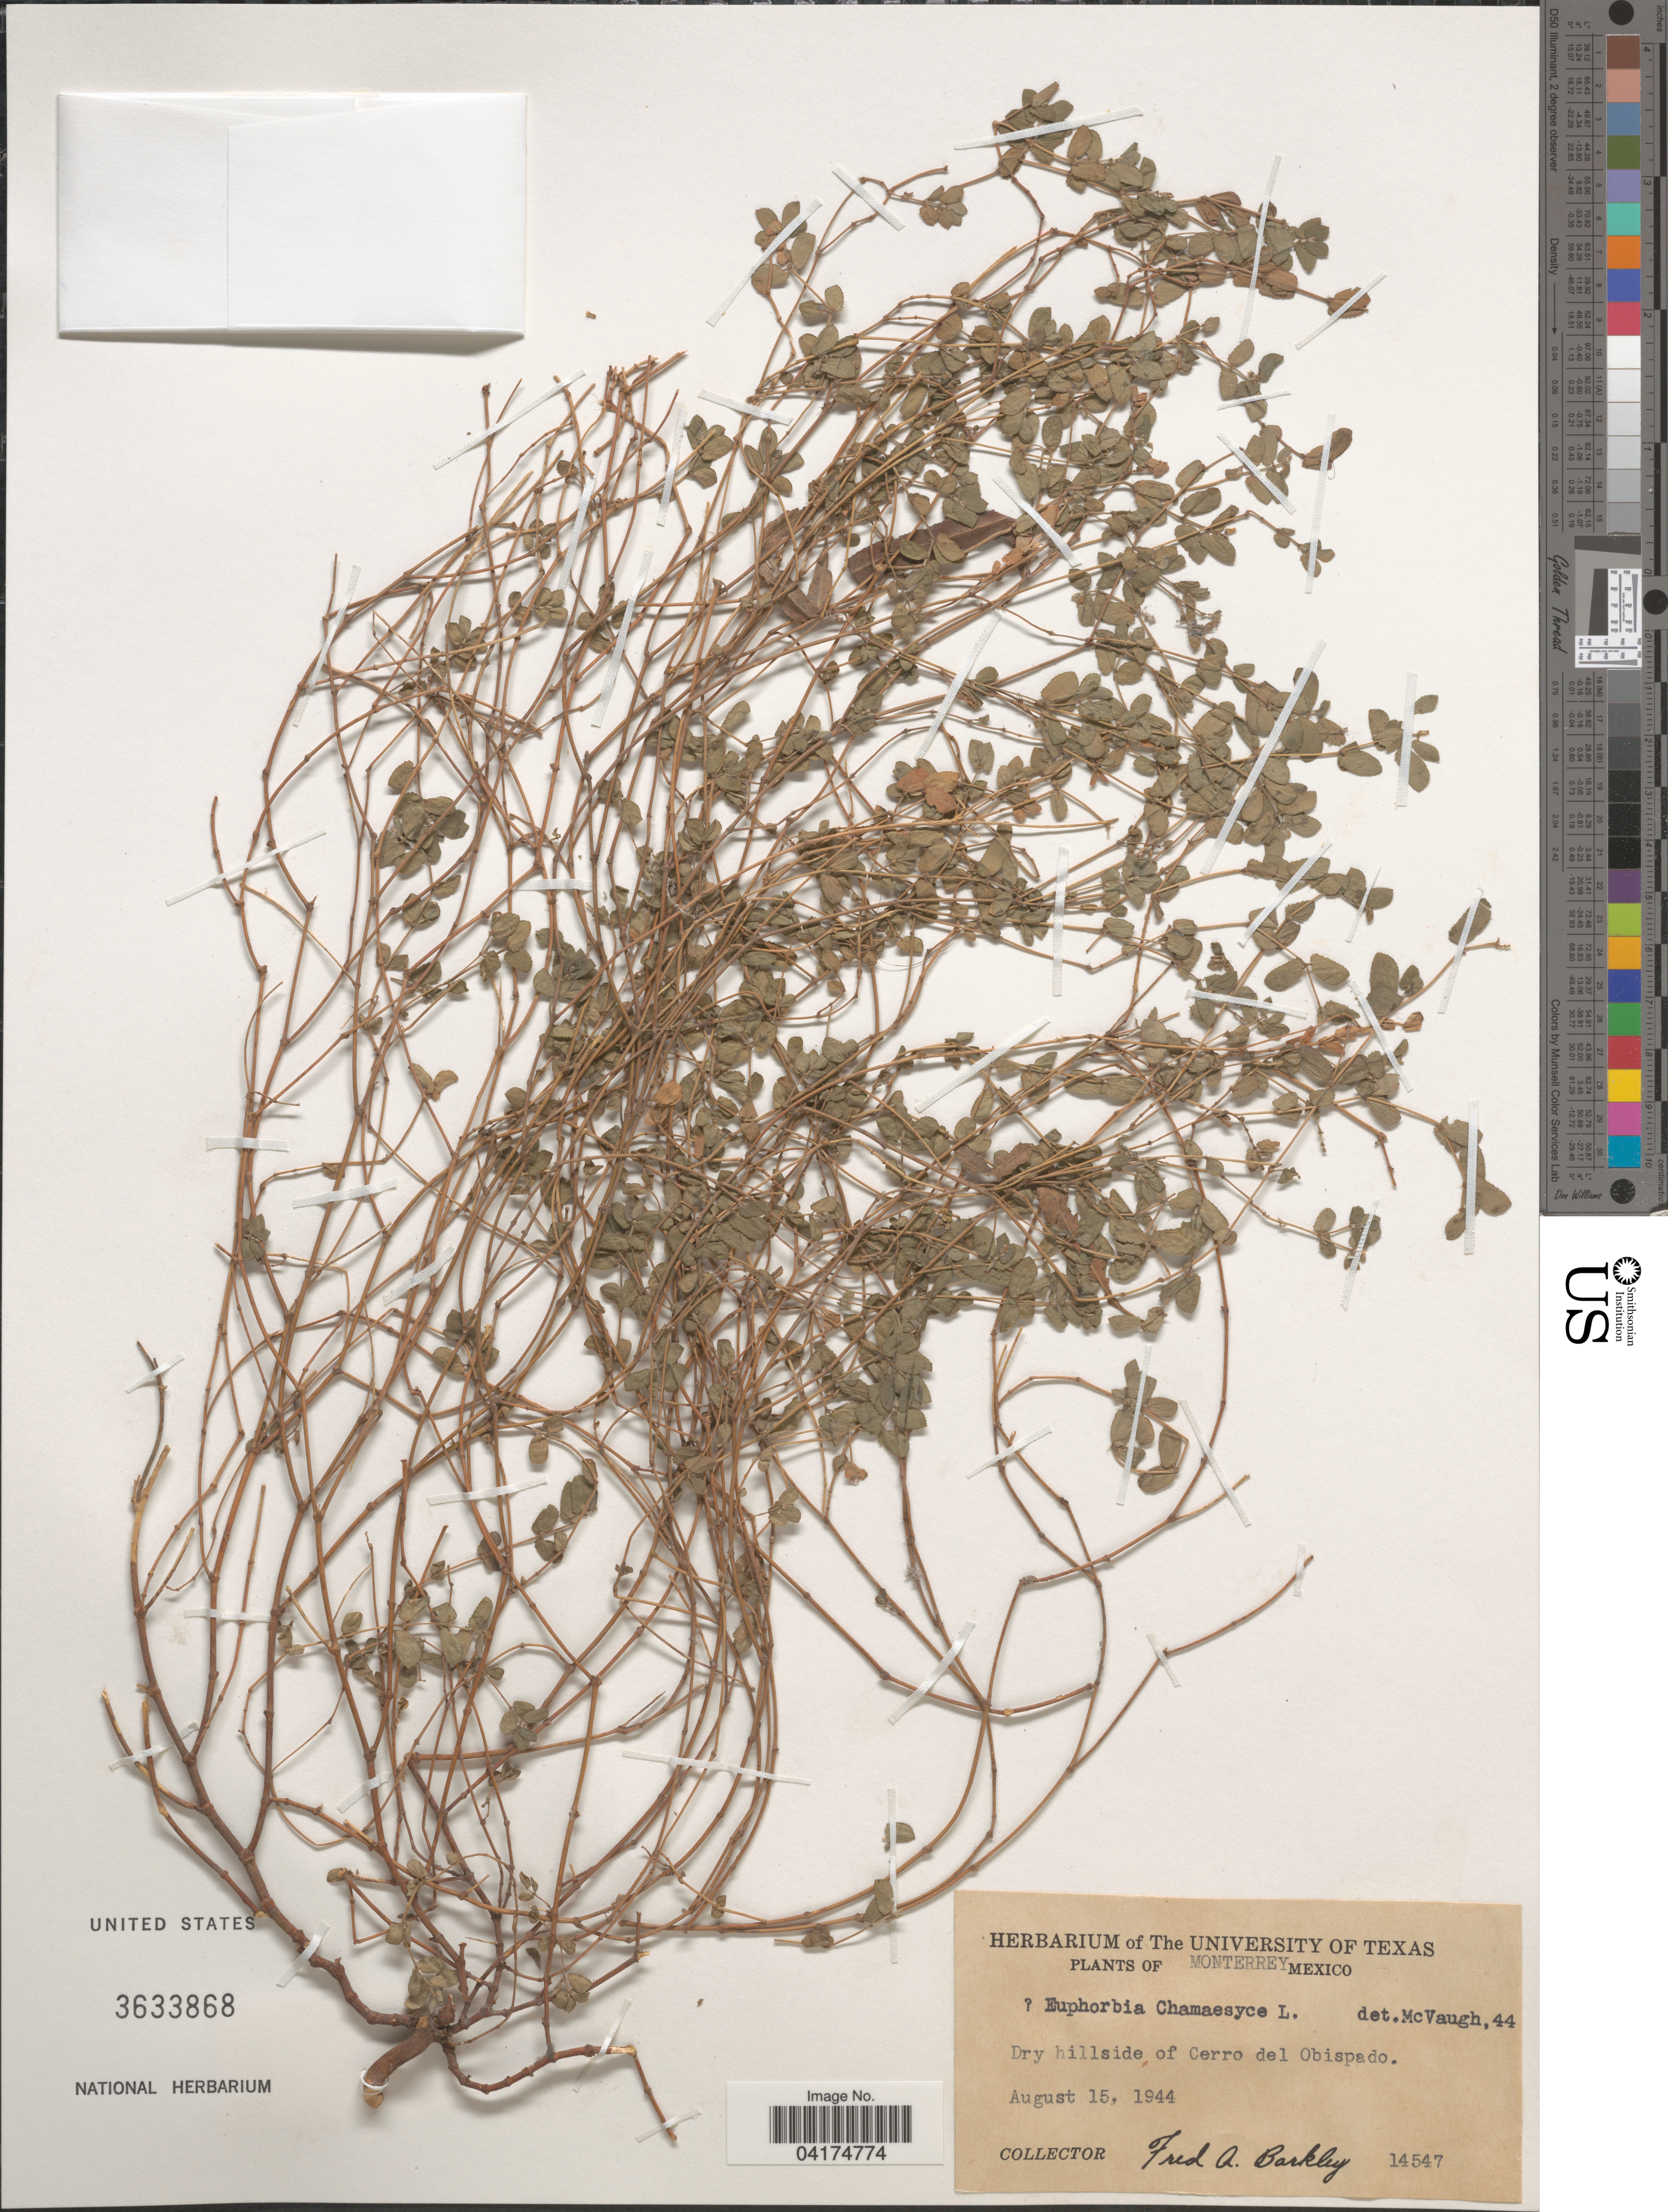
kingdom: Plantae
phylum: Tracheophyta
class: Magnoliopsida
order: Malpighiales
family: Euphorbiaceae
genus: Euphorbia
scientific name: Euphorbia chamaesyce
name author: L.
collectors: F. A. Barkley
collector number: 14547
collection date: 1944-08-15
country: Mexico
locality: Monterrey. Dry hillside of Cerro del Obispado.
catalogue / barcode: US 3633868